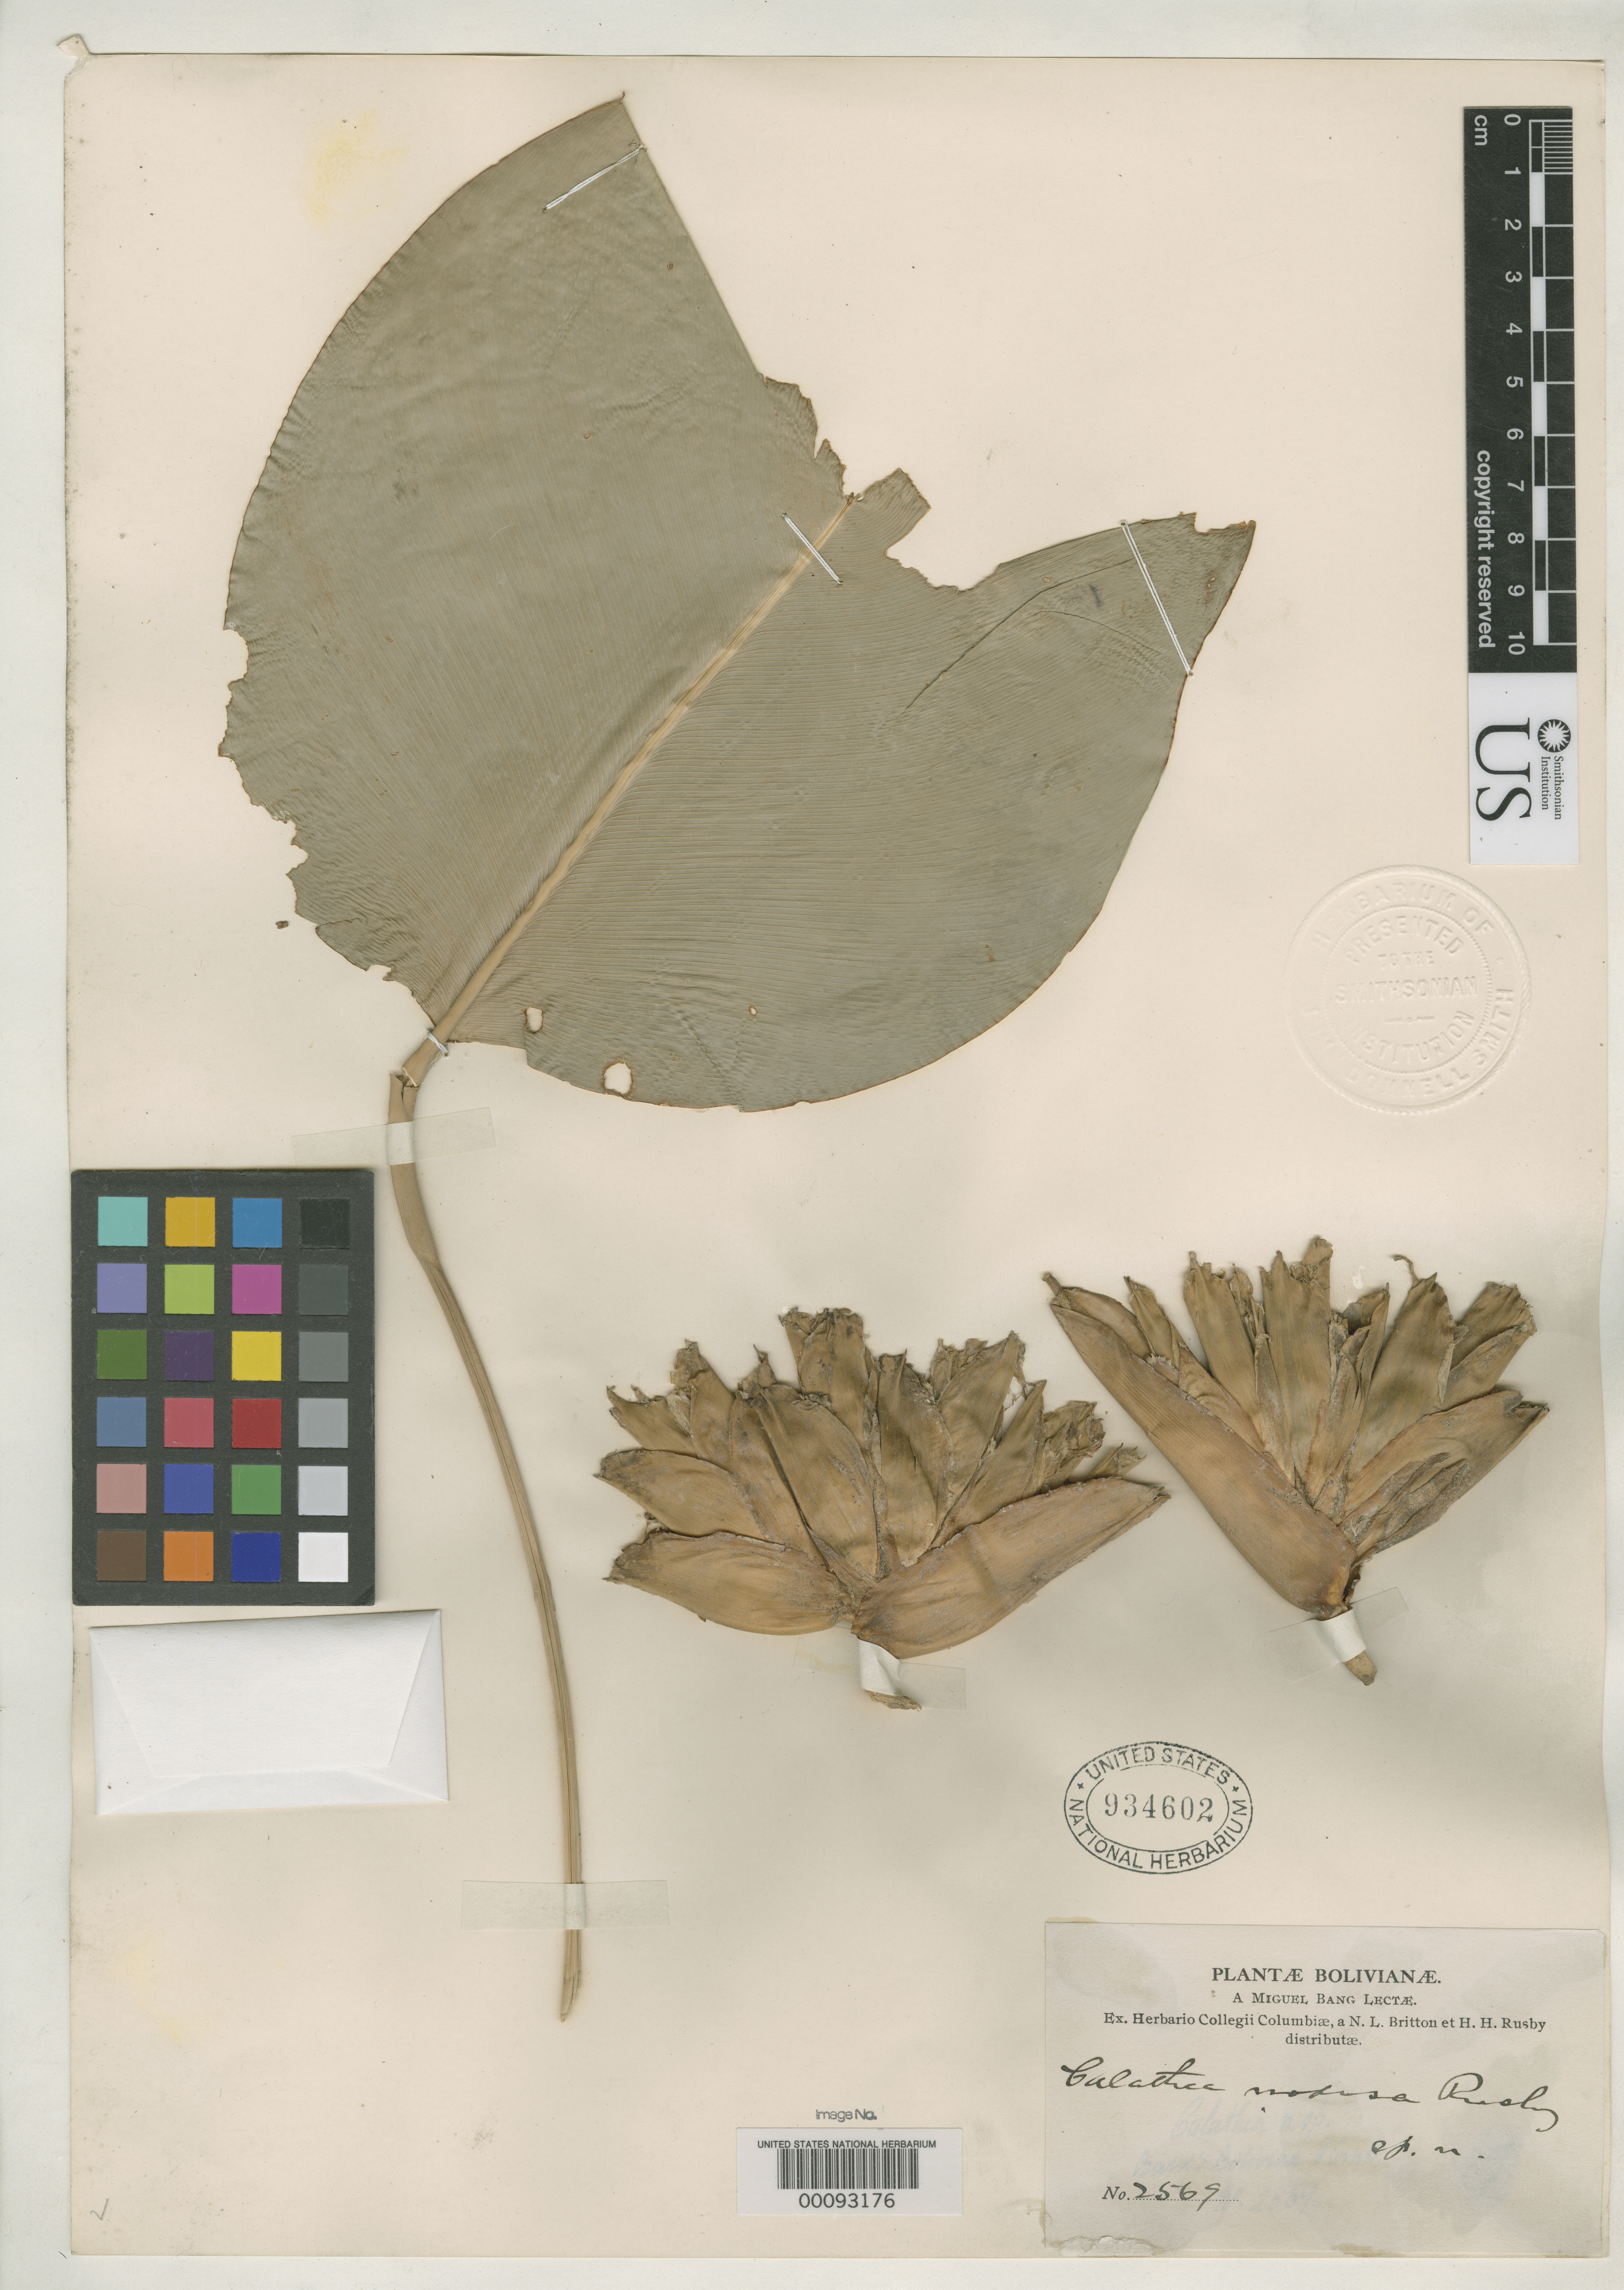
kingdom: Plantae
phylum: Tracheophyta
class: Liliopsida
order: Zingiberales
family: Marantaceae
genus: Calathea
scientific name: Calathea nodosa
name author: Rusby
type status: Isotype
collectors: M. Bang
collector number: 2569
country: Bolivia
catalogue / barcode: US 934602